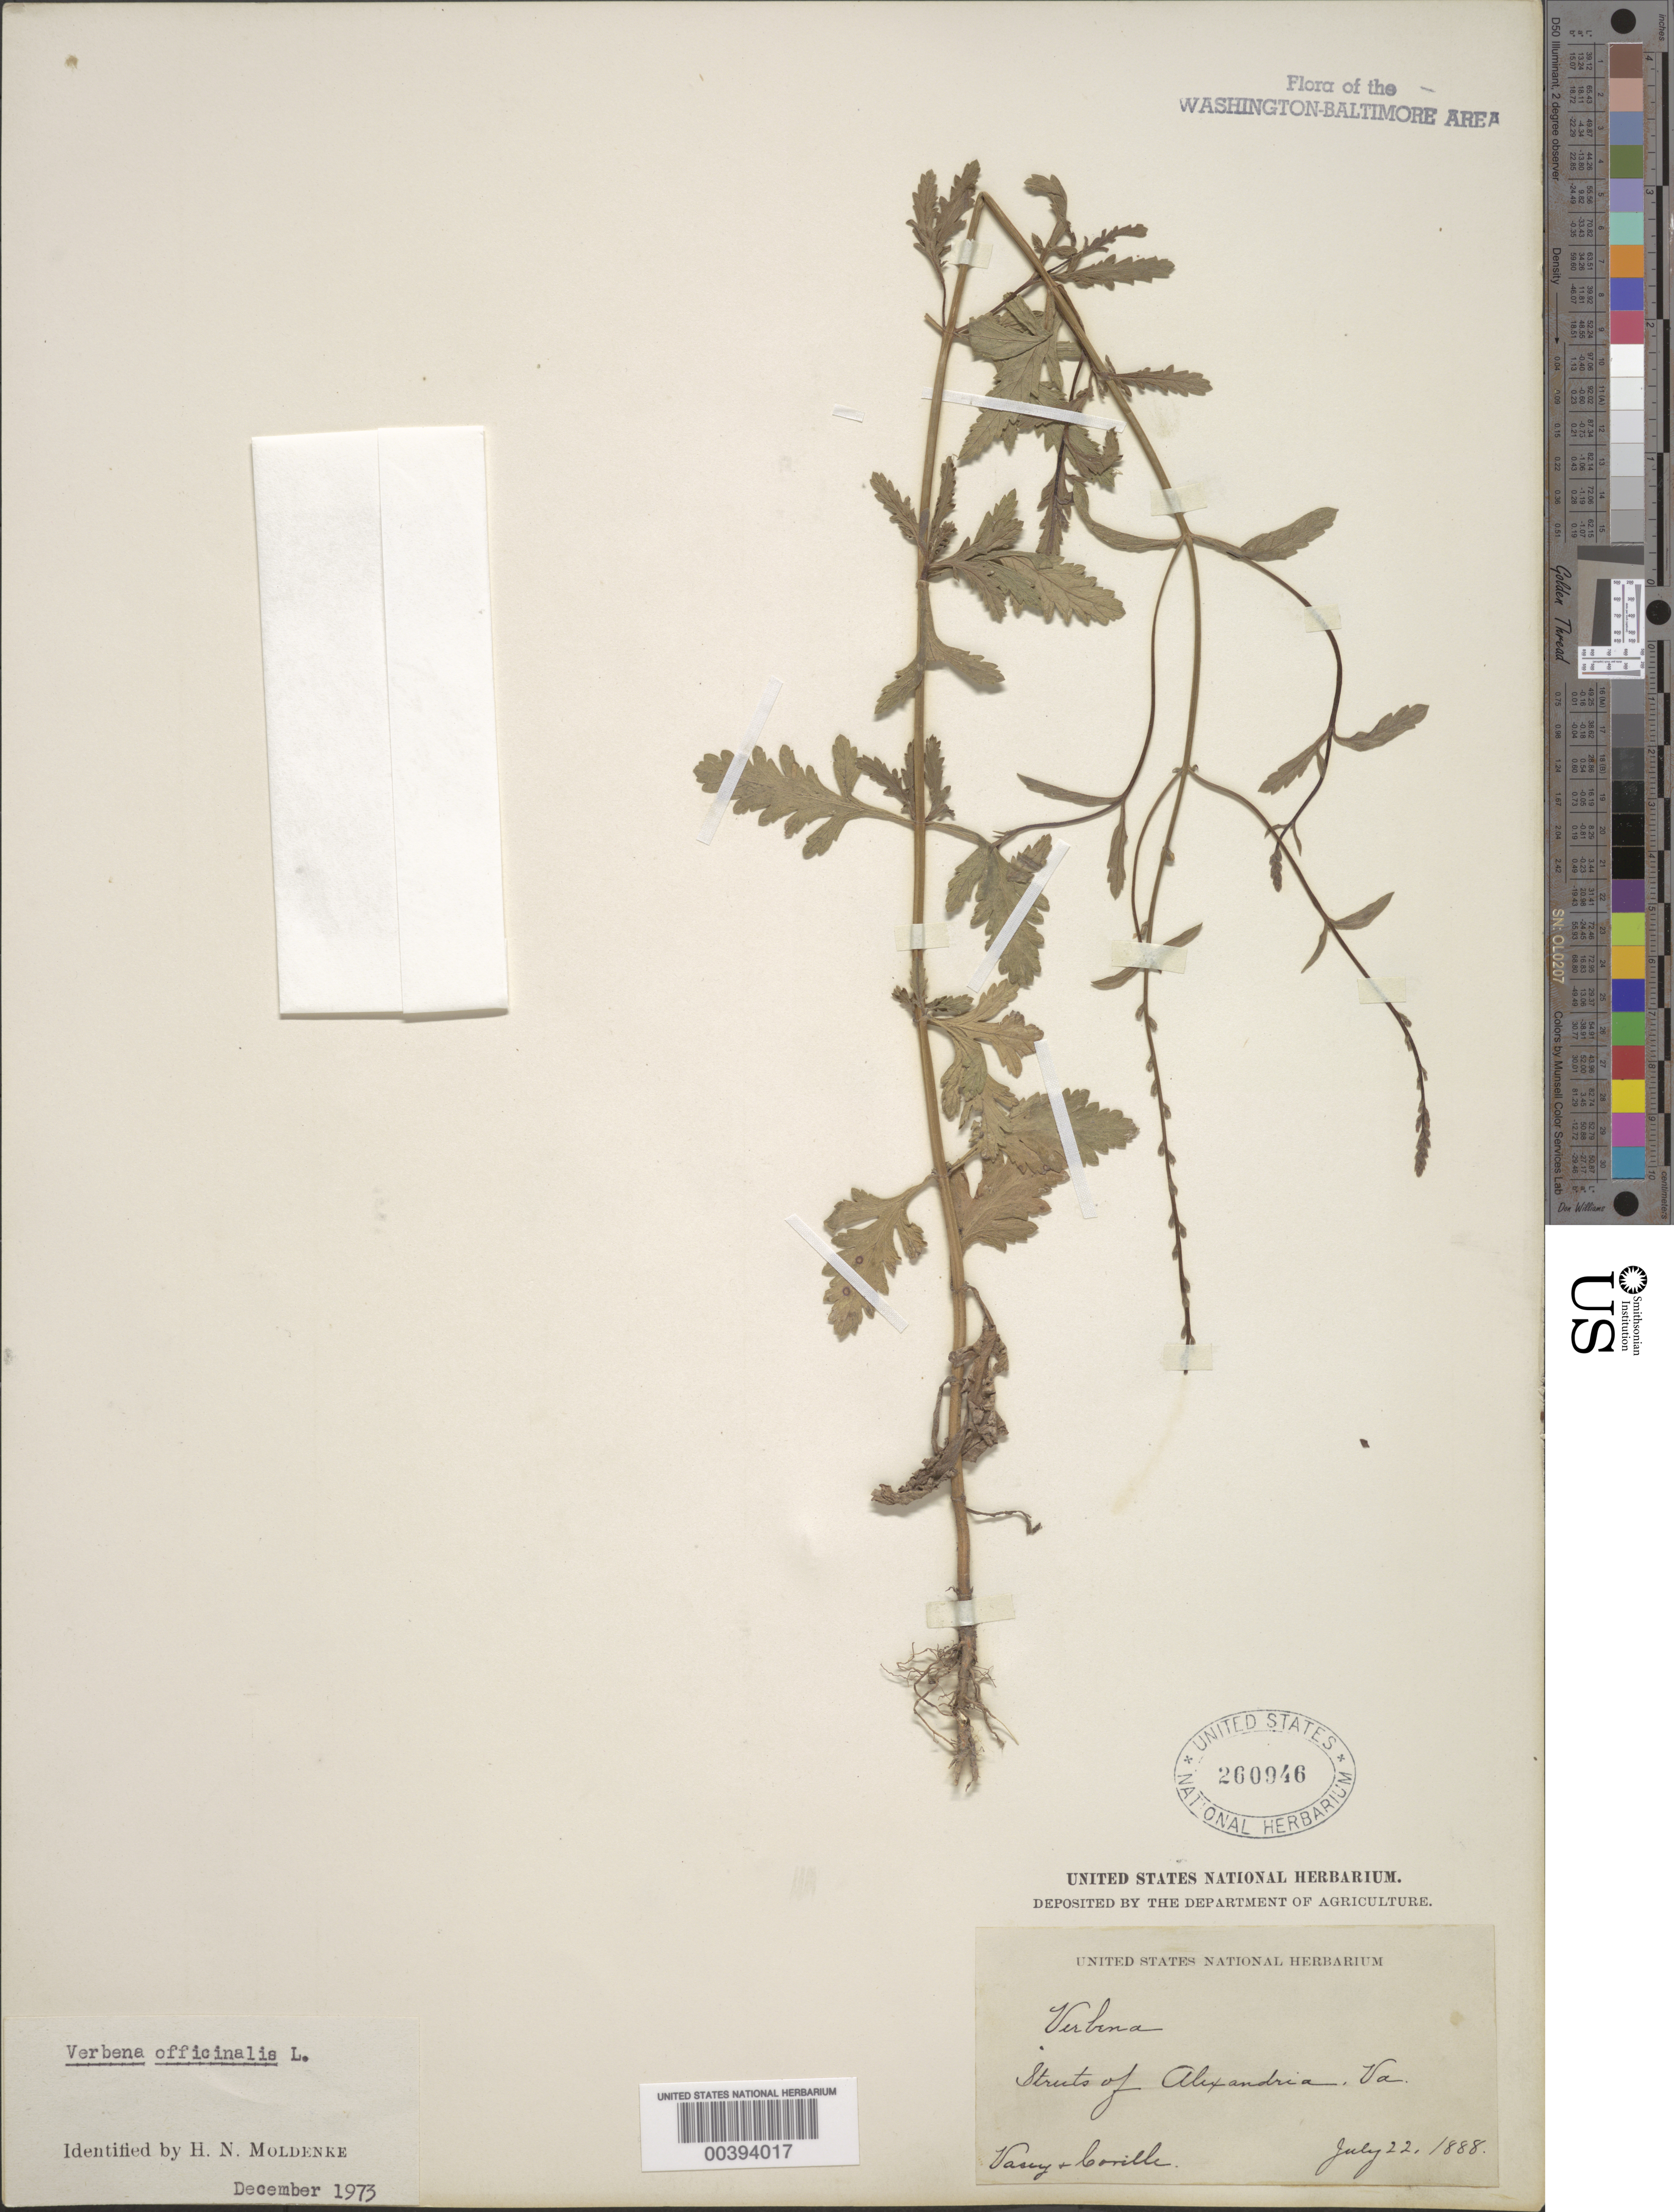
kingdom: Plantae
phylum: Tracheophyta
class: Magnoliopsida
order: Lamiales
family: Verbenaceae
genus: Verbena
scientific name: Verbena officinalis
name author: L.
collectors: G. R. Vasey & F. V. Coville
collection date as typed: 22 Jul 1888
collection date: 1888-07-22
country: United States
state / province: Virginia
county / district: City of Alexandria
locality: Alexandria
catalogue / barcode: US 260946